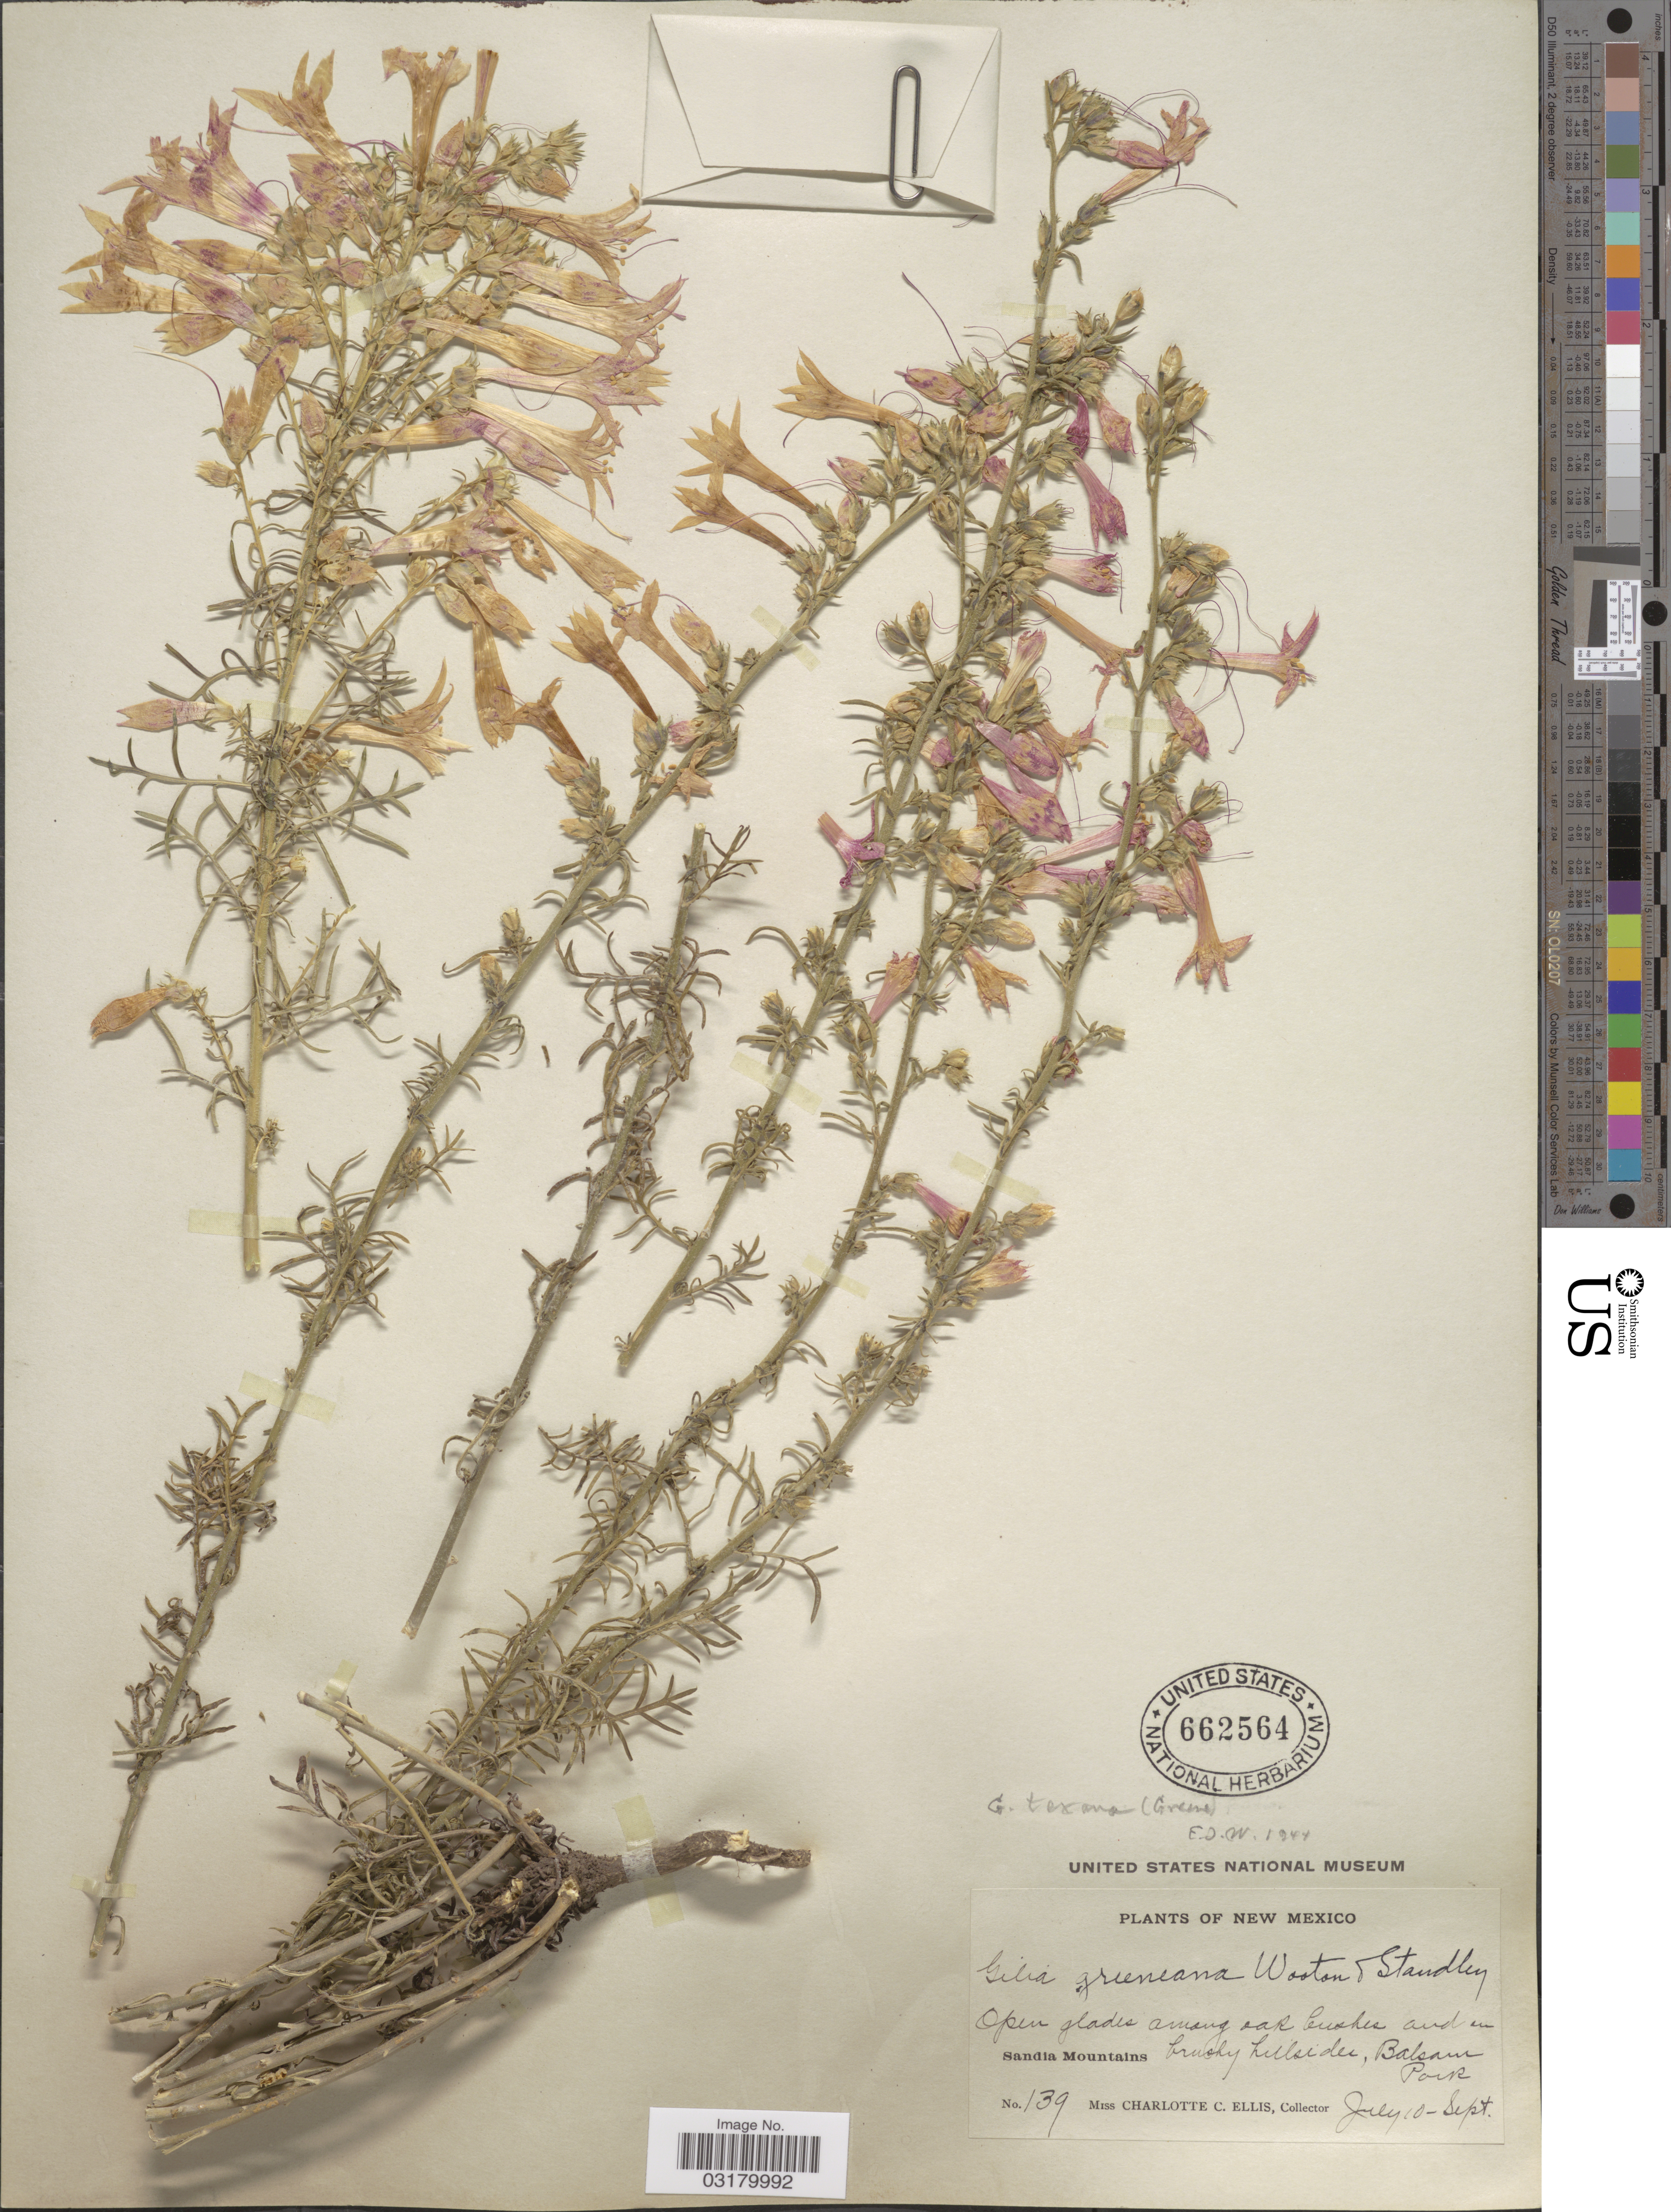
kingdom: Plantae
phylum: Tracheophyta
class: Magnoliopsida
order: Ericales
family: Polemoniaceae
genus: Ipomopsis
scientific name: Ipomopsis aggregata subsp. formosissima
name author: (Greene) Wherry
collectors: C. C. Ellis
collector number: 139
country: United States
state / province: New Mexico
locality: Sandia Mountains, brushy hillside, Balsam Park.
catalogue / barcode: US 662564